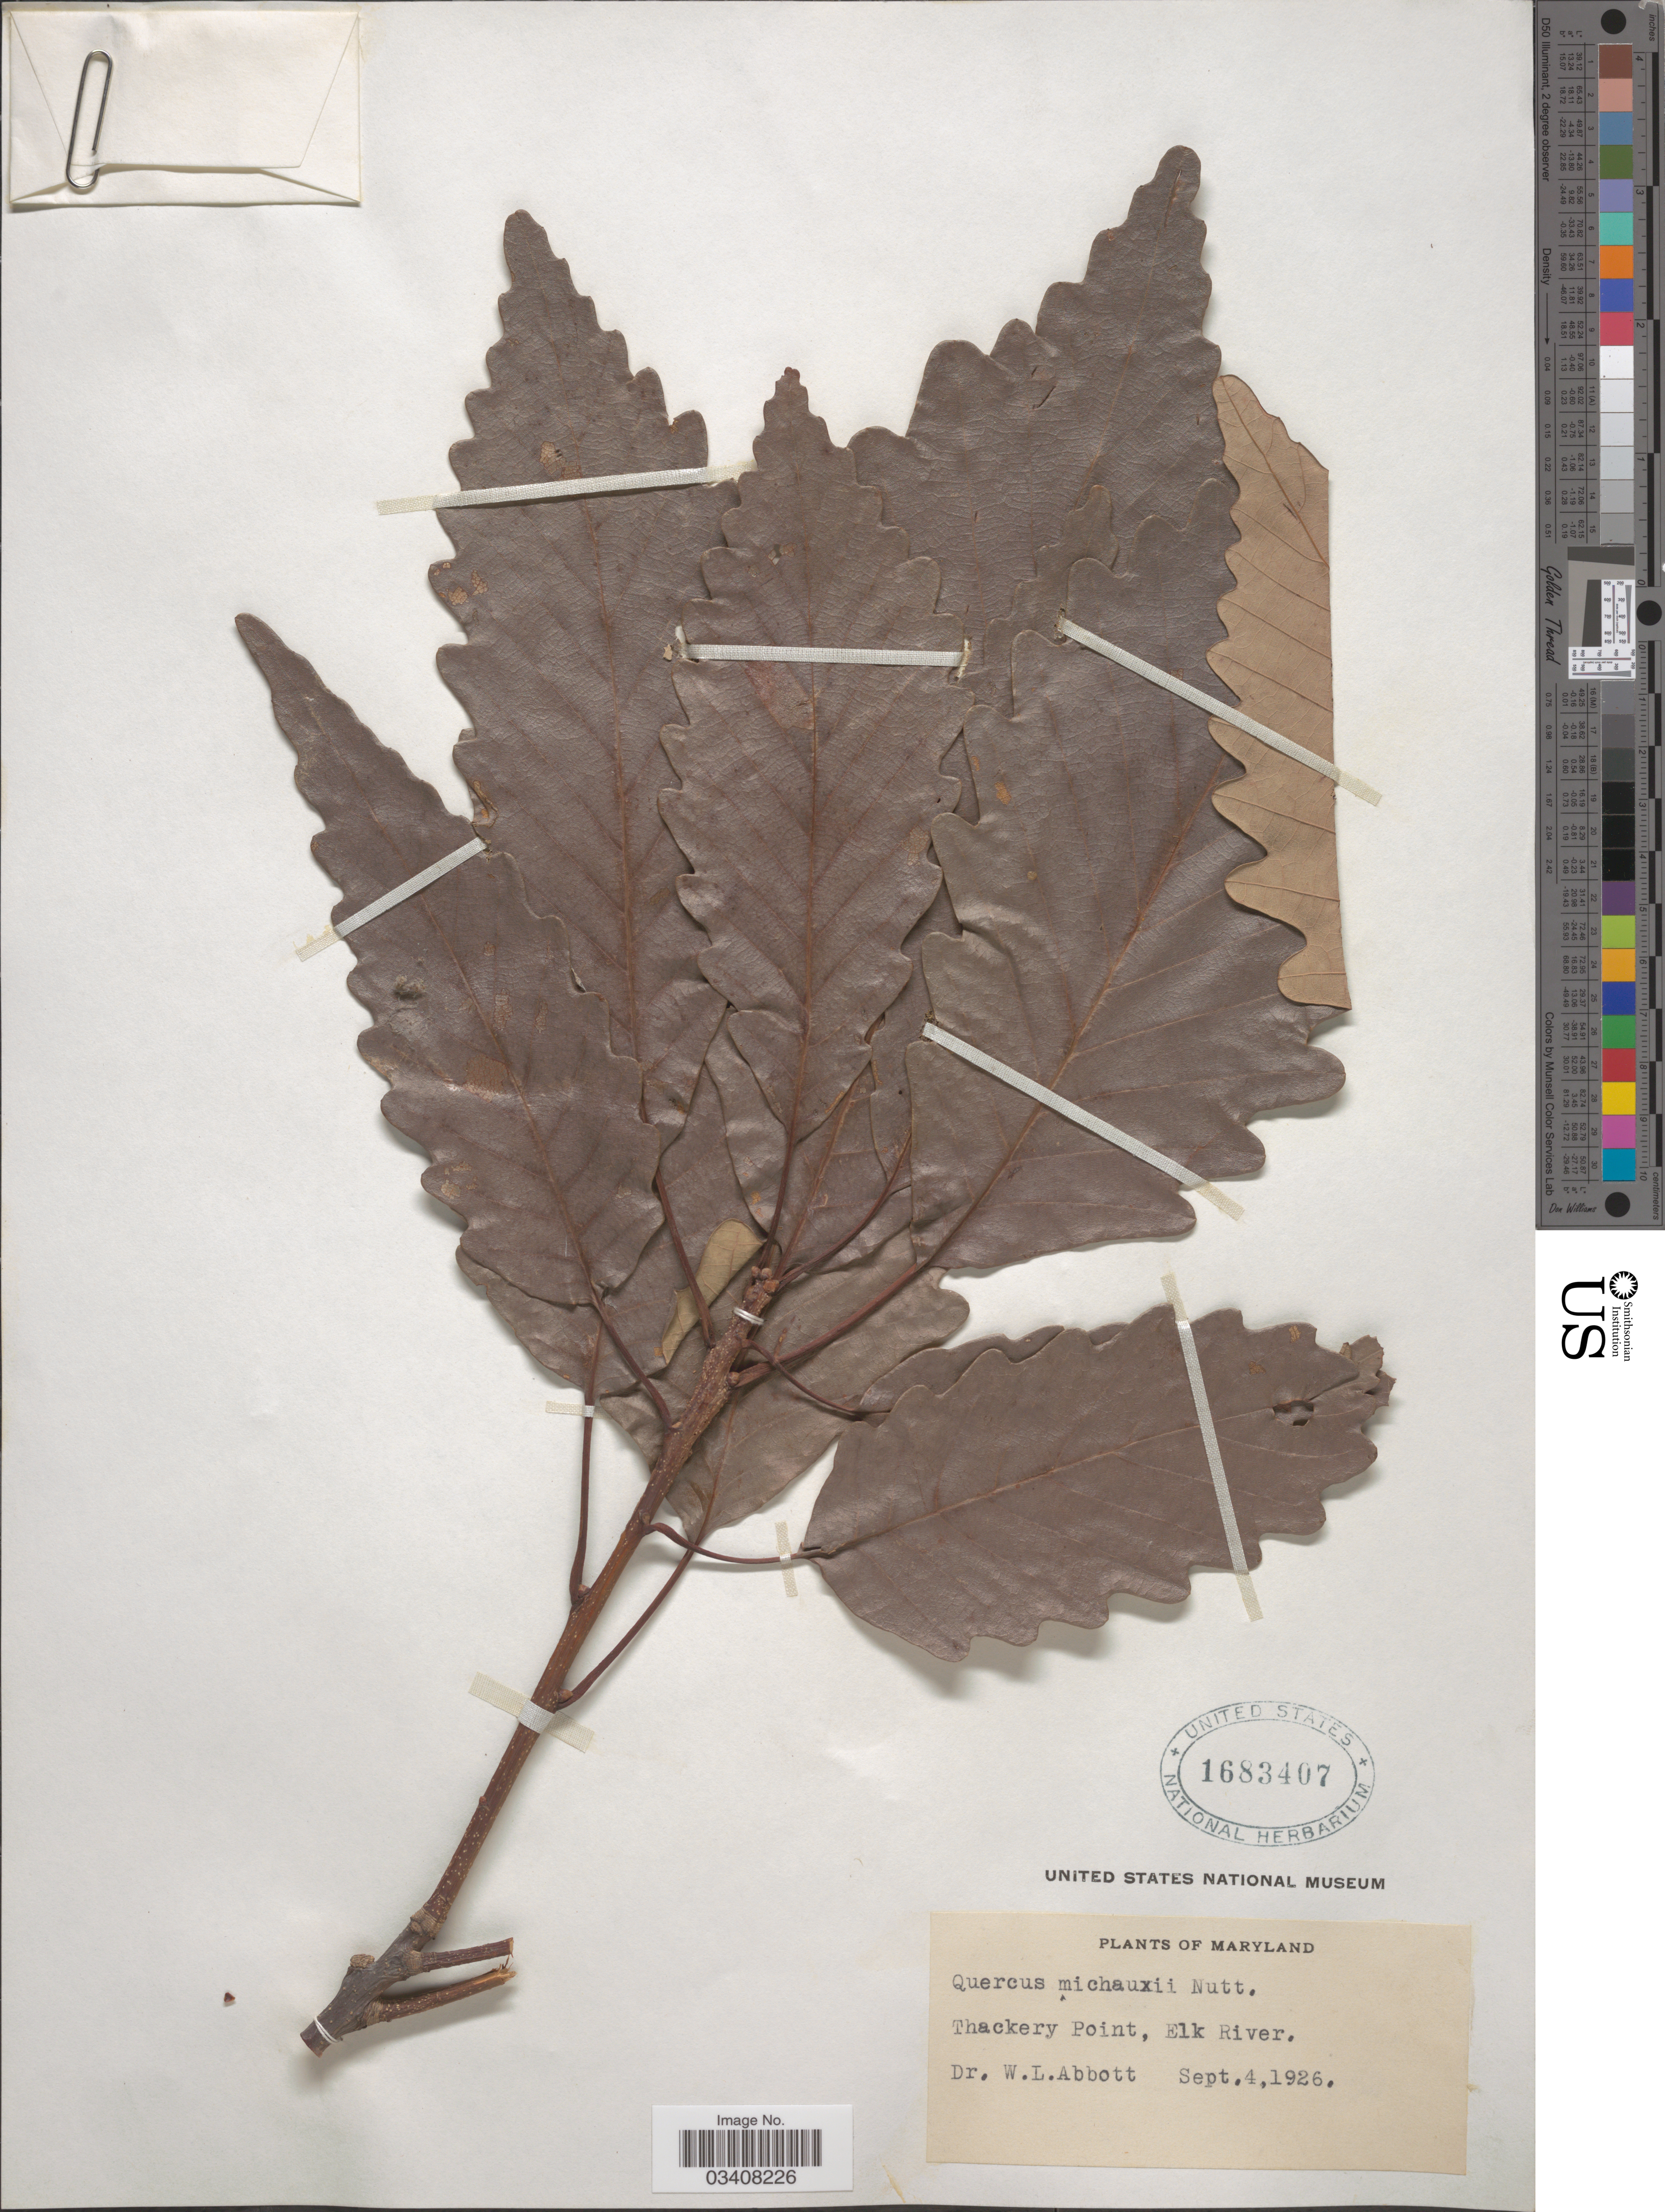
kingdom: Plantae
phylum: Tracheophyta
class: Magnoliopsida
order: Fagales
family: Fagaceae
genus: Quercus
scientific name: Quercus prinus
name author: L.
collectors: W. L. Abbott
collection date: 1926-09-04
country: United States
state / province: Maryland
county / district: Cecil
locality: Thackery Point, Elk River.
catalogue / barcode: US 1683407